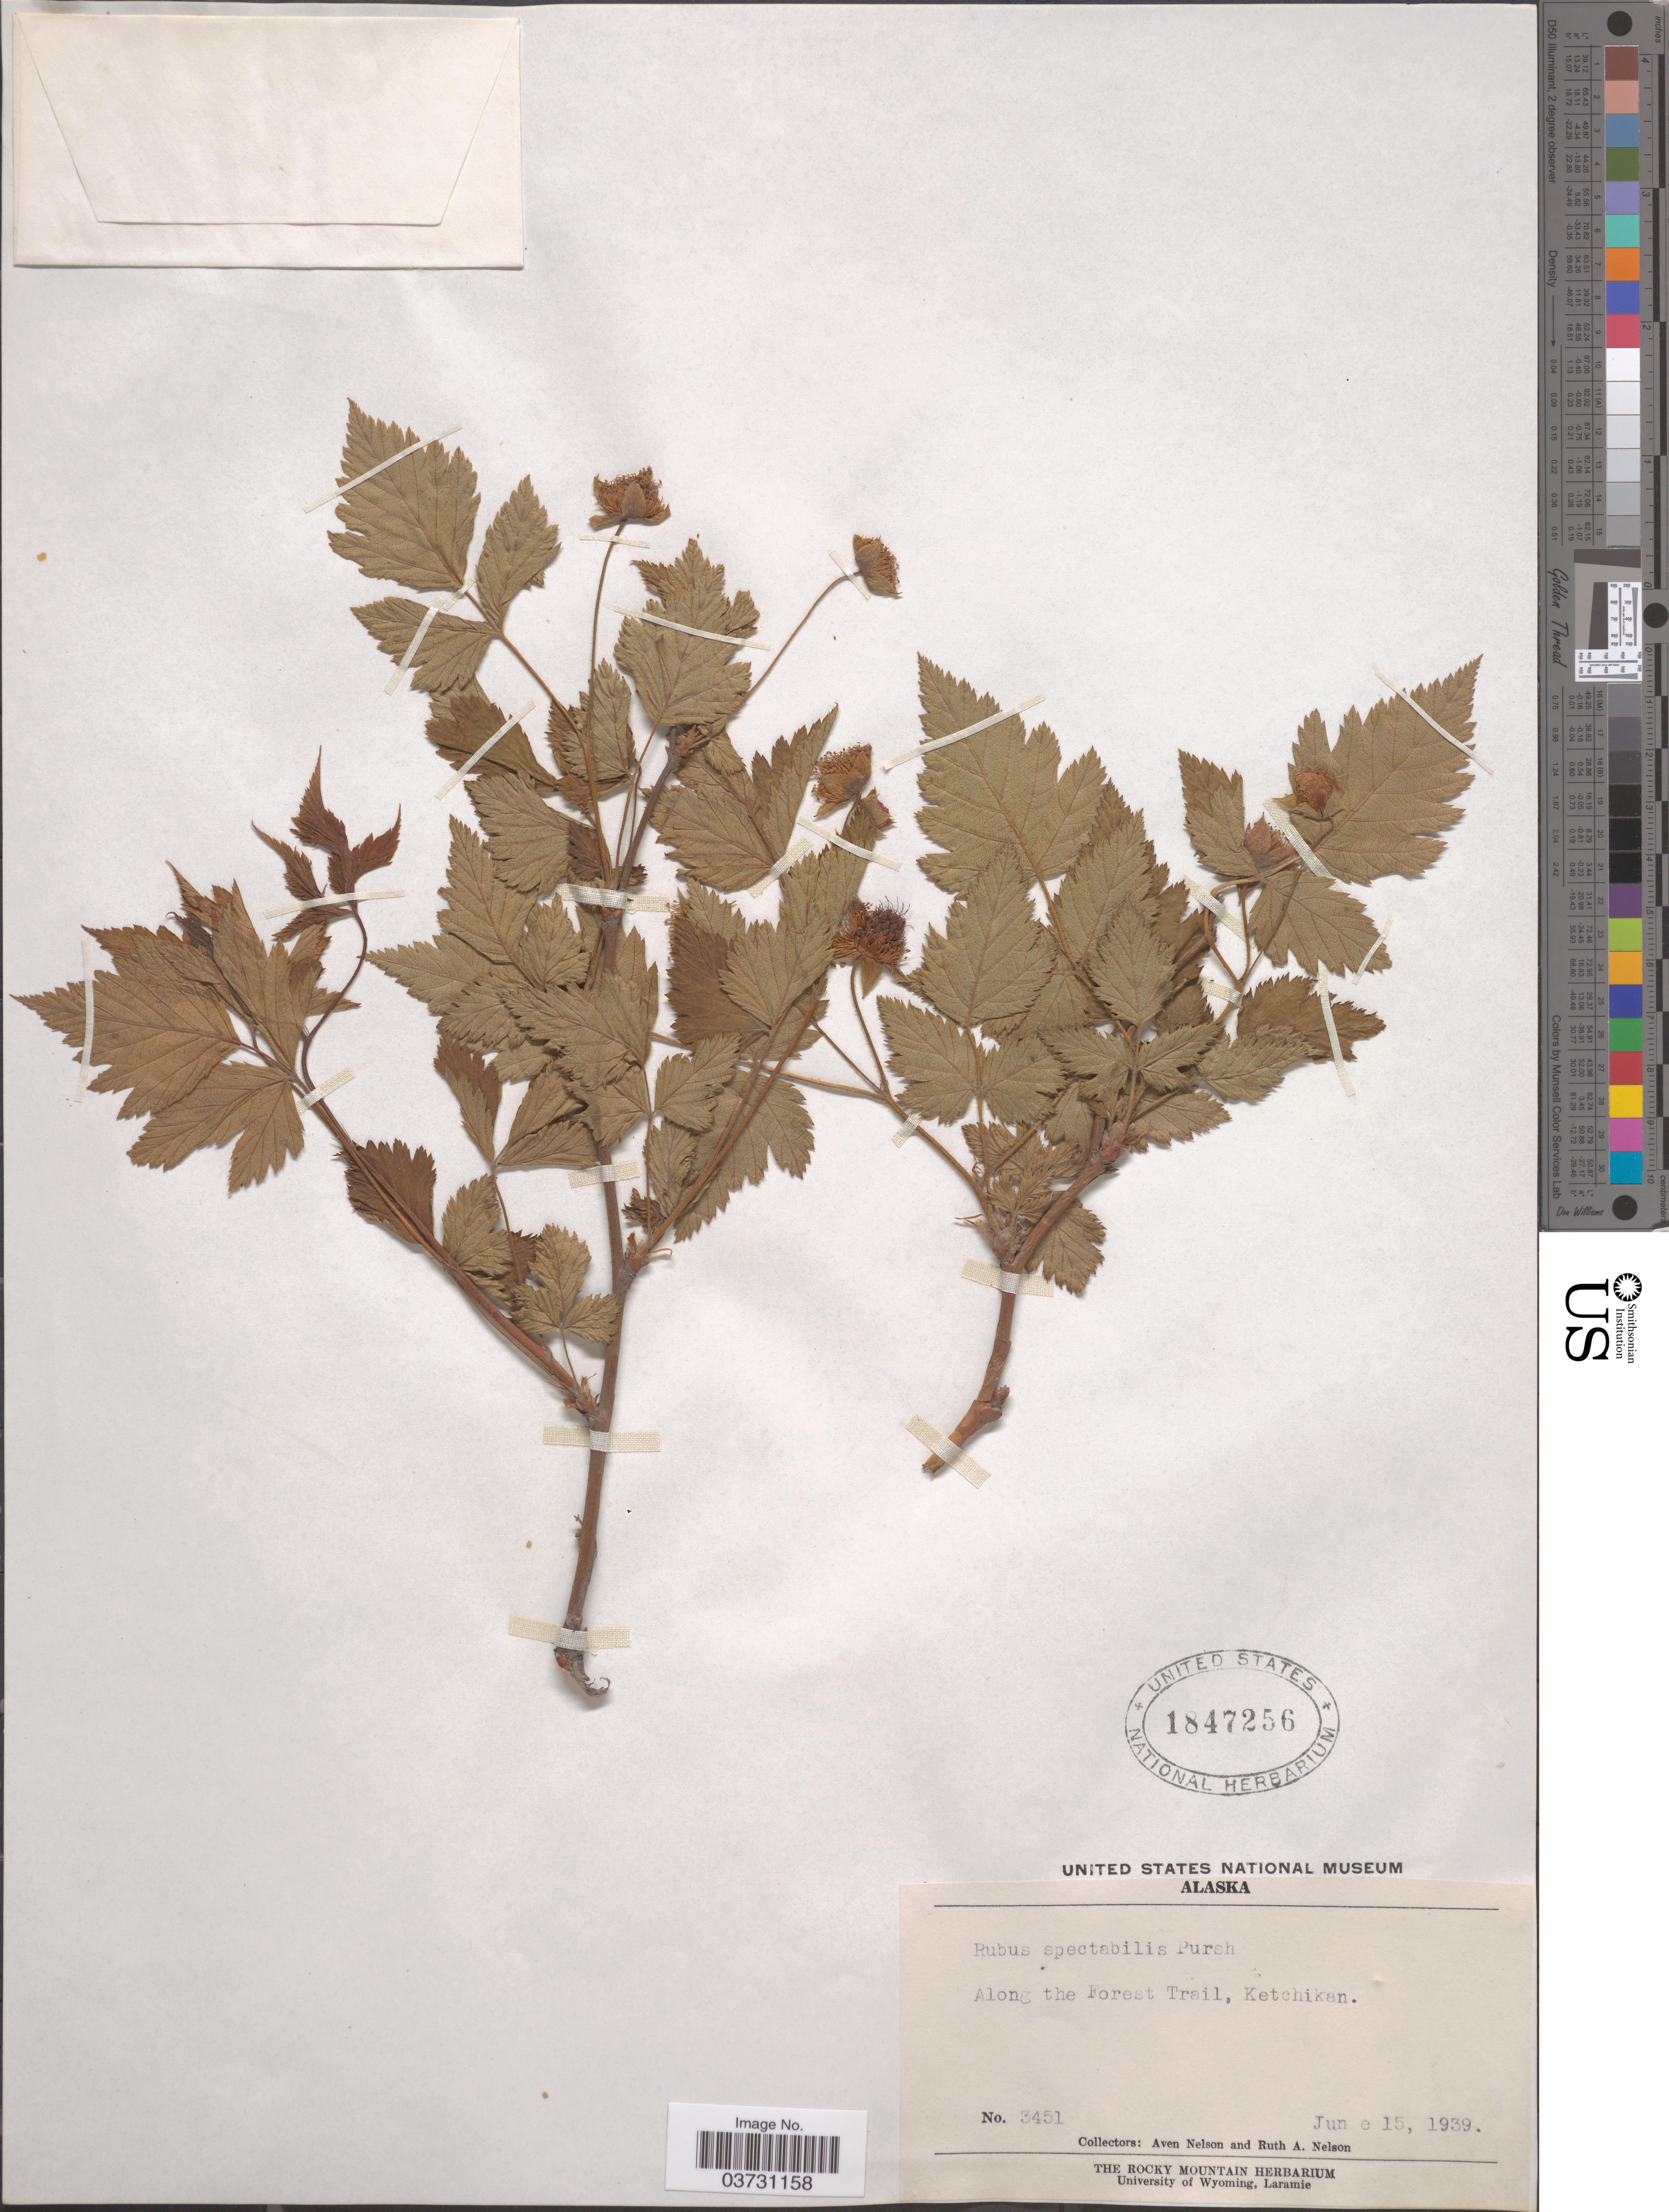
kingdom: Plantae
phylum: Tracheophyta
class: Magnoliopsida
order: Rosales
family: Rosaceae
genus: Rubus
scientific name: Rubus spectabilis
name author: Pursh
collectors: A. Nelson & R. A. Nelson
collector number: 3451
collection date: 1939-06-15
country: United States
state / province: Alaska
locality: Along the Forest Trail, Ketchikan.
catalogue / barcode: US 1847256